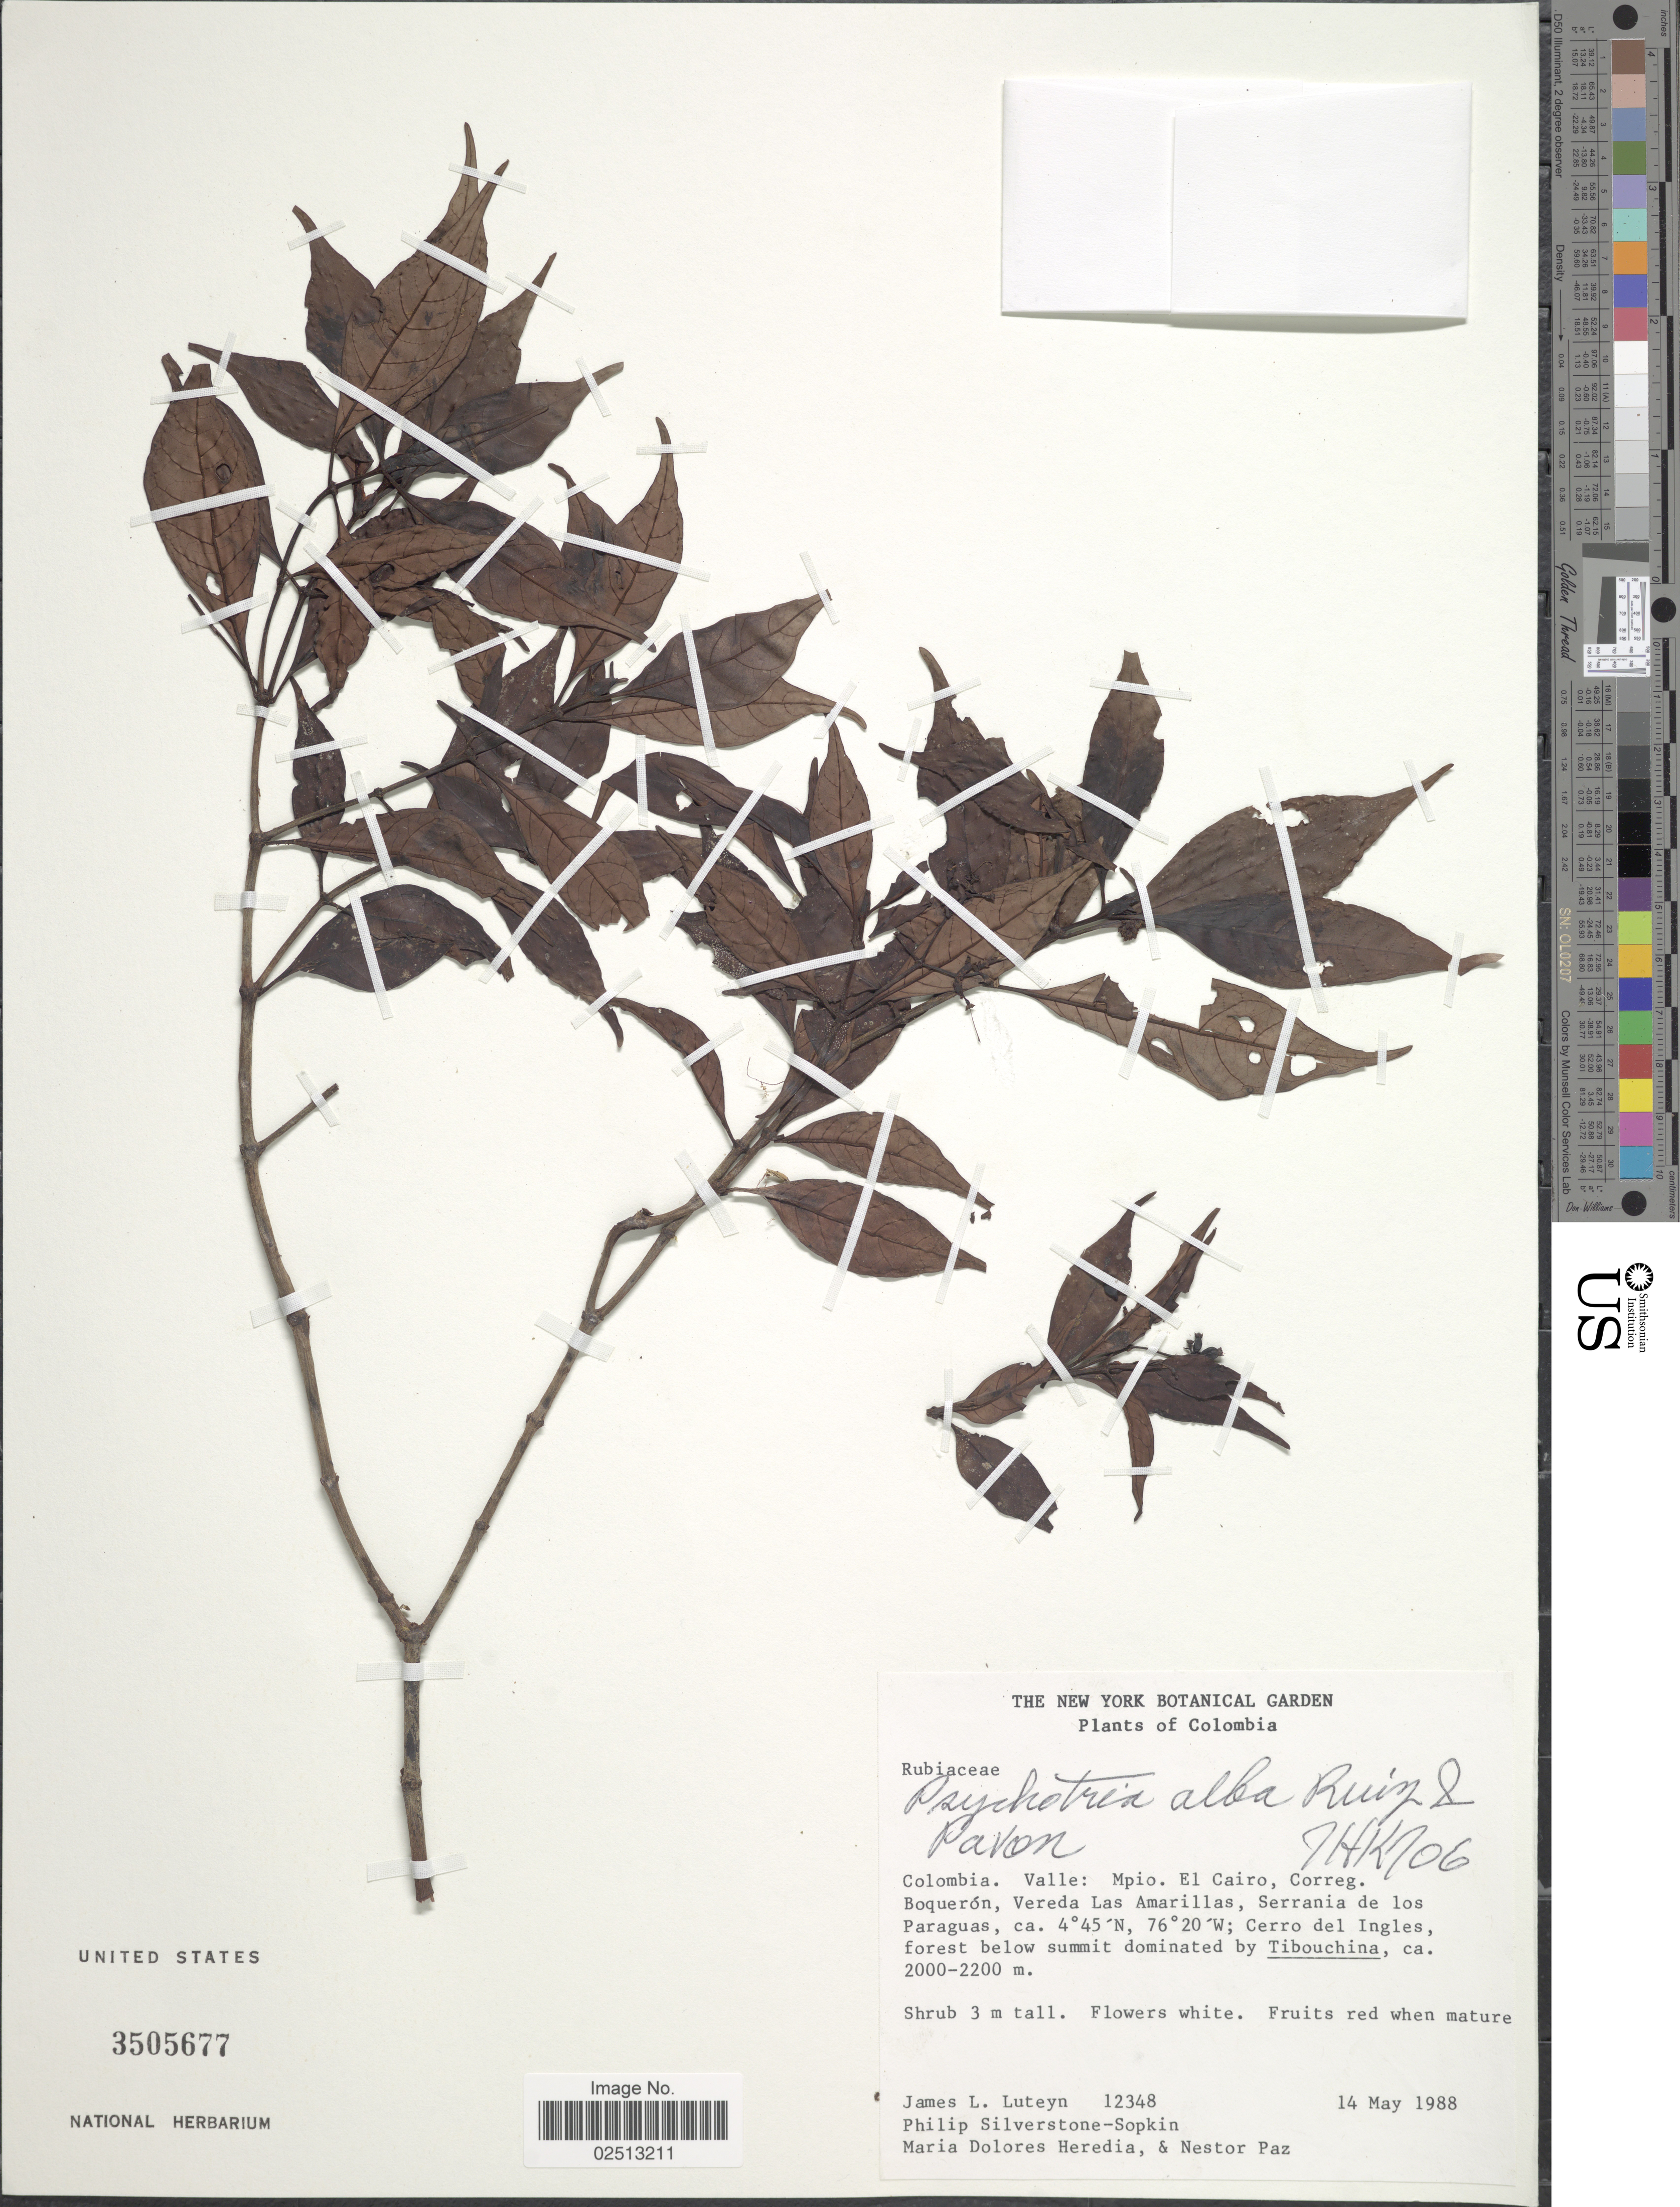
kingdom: Plantae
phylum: Tracheophyta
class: Magnoliopsida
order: Gentianales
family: Rubiaceae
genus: Psychotria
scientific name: Psychotria alba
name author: Ruiz & Pav.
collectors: J. L. Luteyn, P. A. Silverstone-Sopkin, M. Dolores Heredia & N. Paz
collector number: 12348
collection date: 1988-05-14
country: Colombia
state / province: Valle del Cauca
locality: Colombia. Colombia. Valle: Mpio. El Cairo, Correg. Boqueron, Vereda Las Amarillas, Serrania de los Paraguas. Cerro del Ingles.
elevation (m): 2000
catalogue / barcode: US 3505677